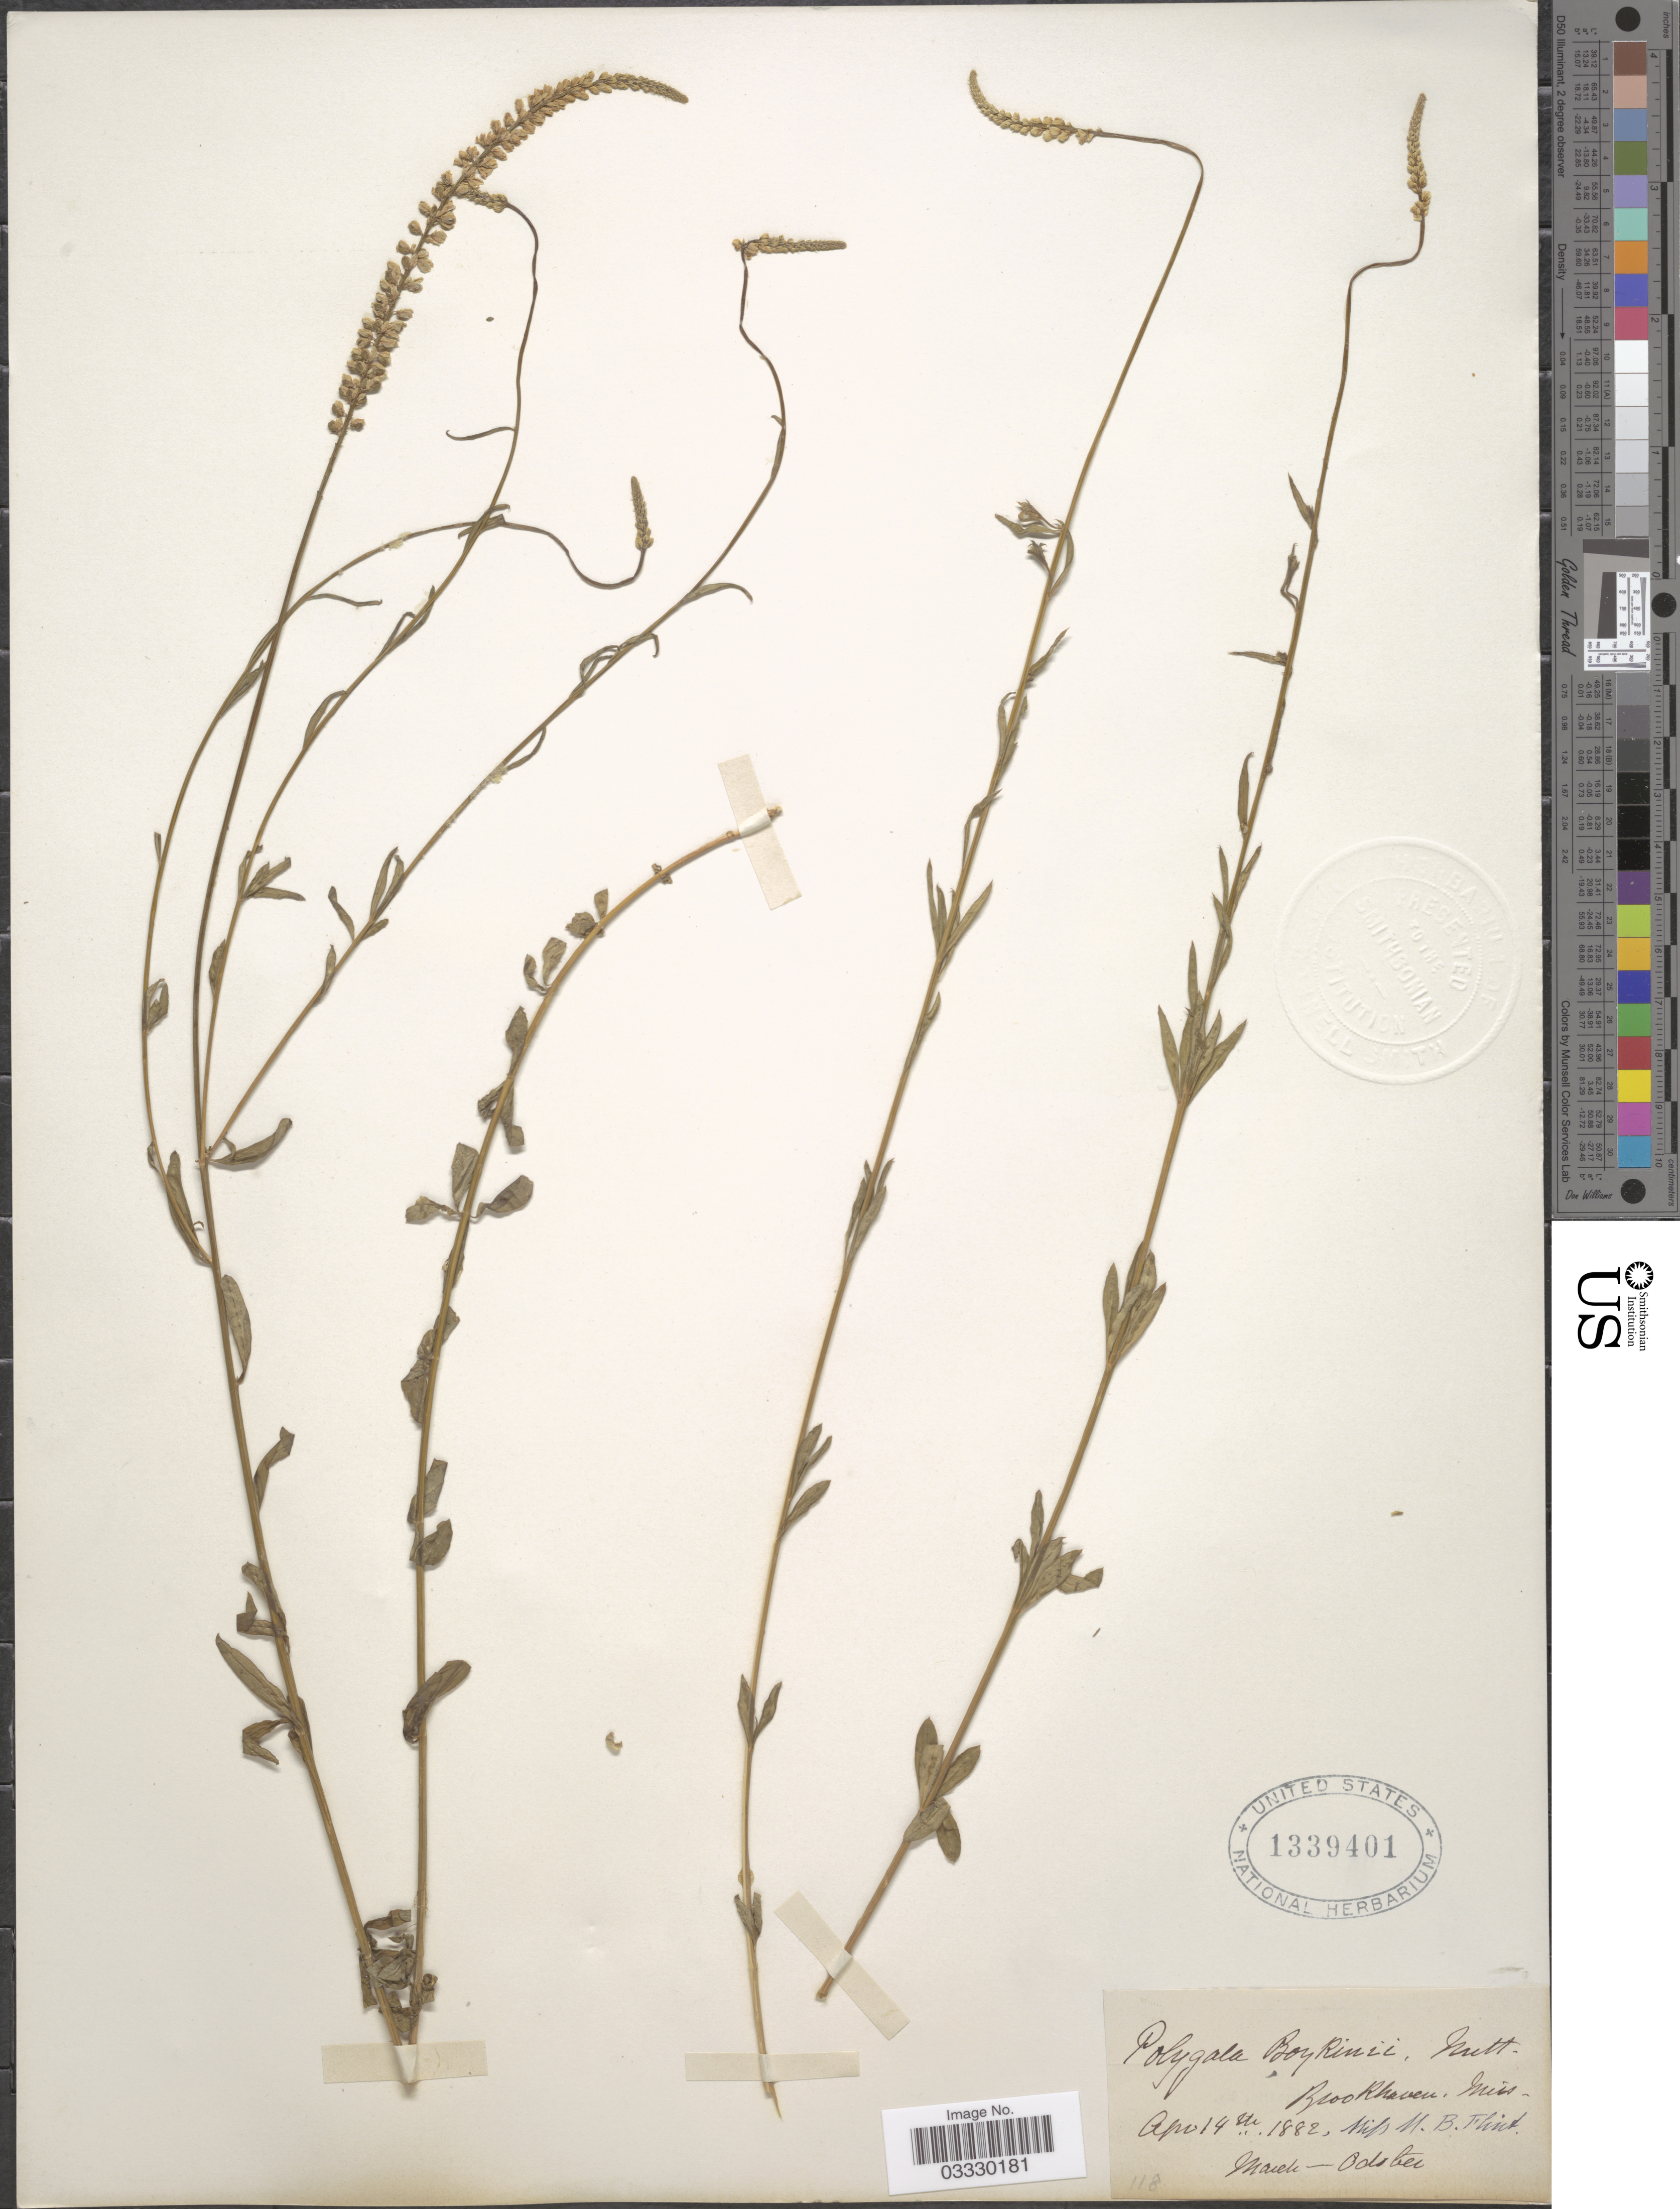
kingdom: Plantae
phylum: Tracheophyta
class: Magnoliopsida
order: Fabales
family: Polygalaceae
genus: Polygala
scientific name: Polygala boykinii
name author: Nutt.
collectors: M. Flint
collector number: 118?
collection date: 1882-04-14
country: United States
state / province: Mississippi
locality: Brookhaven.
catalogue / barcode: US 1339401